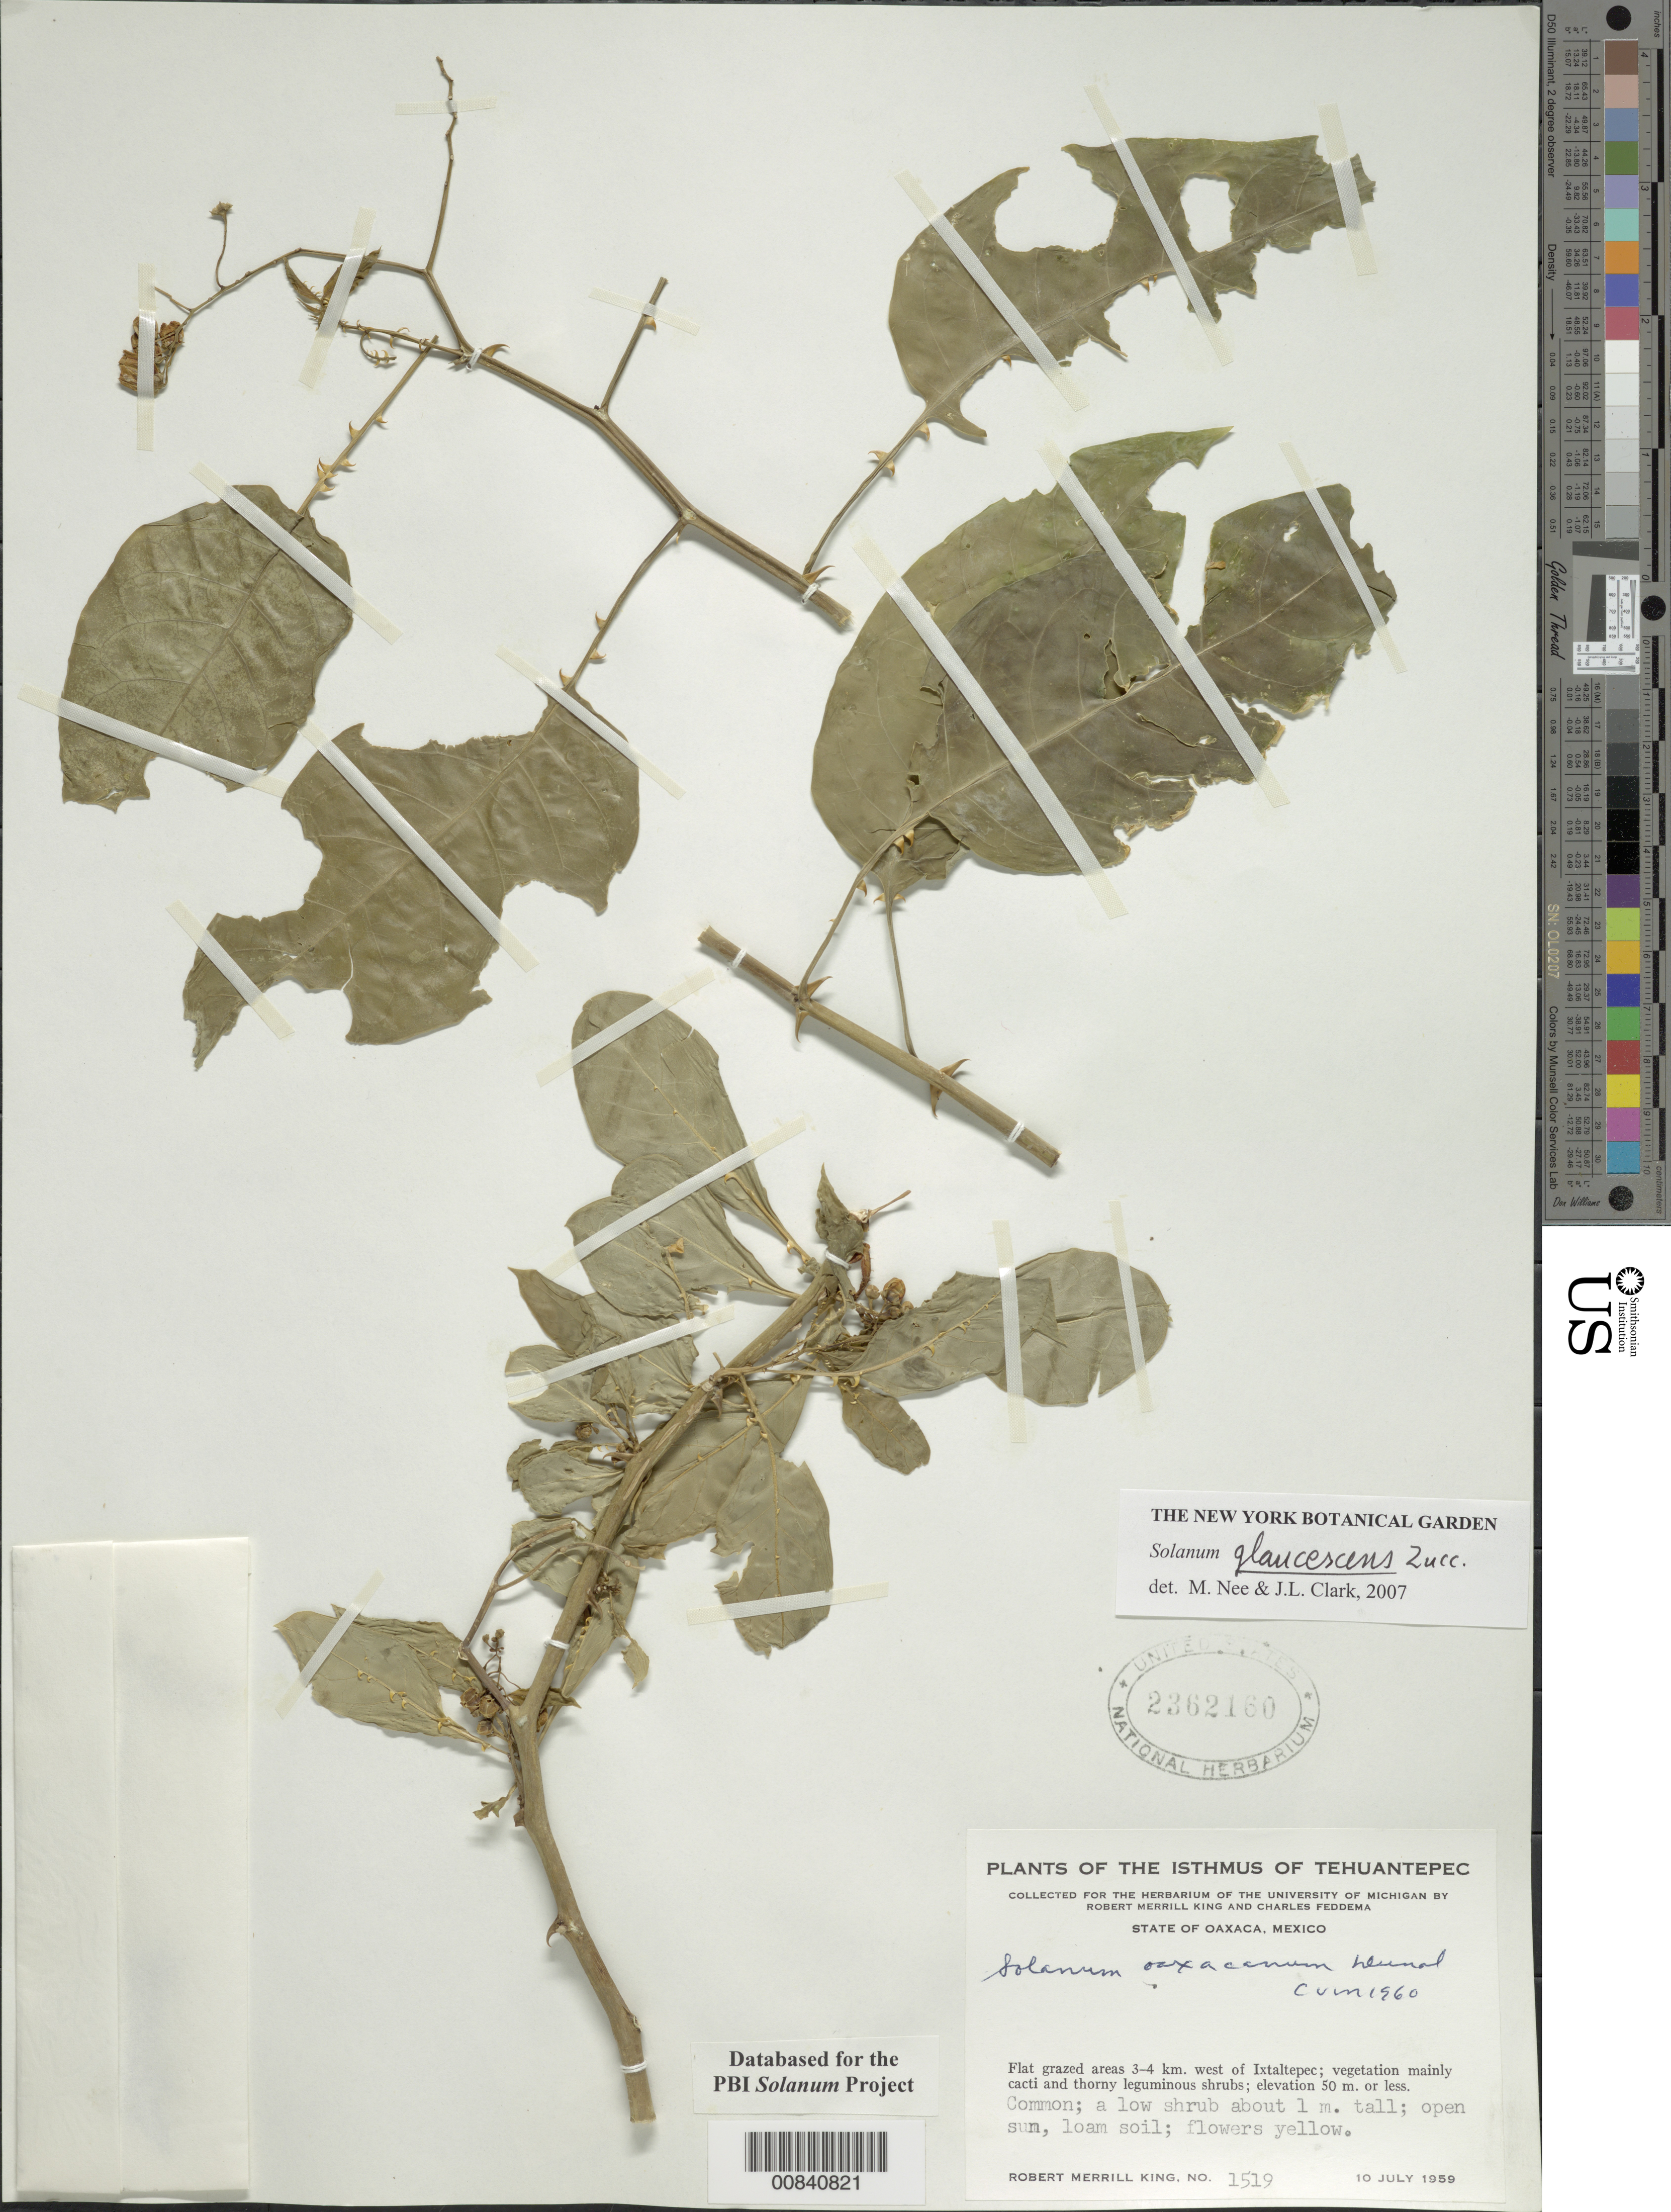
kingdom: Plantae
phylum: Tracheophyta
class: Magnoliopsida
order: Solanales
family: Solanaceae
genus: Solanum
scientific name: Solanum glaucescens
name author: Zucc.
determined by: Clark, J. L., (SEL), The Marie Selby Botanical Garden (UNITED STATES)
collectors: R. M. King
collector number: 1519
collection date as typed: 10 Jul 1959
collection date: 1959-07-10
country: Mexico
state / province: Oaxaca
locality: Plants of the Isthmus of Tehuantepec. 3-4 km W of Ixtaltepec.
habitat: Flat grazed areas. Open sun, loam soil.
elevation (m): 50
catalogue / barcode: US 2362160